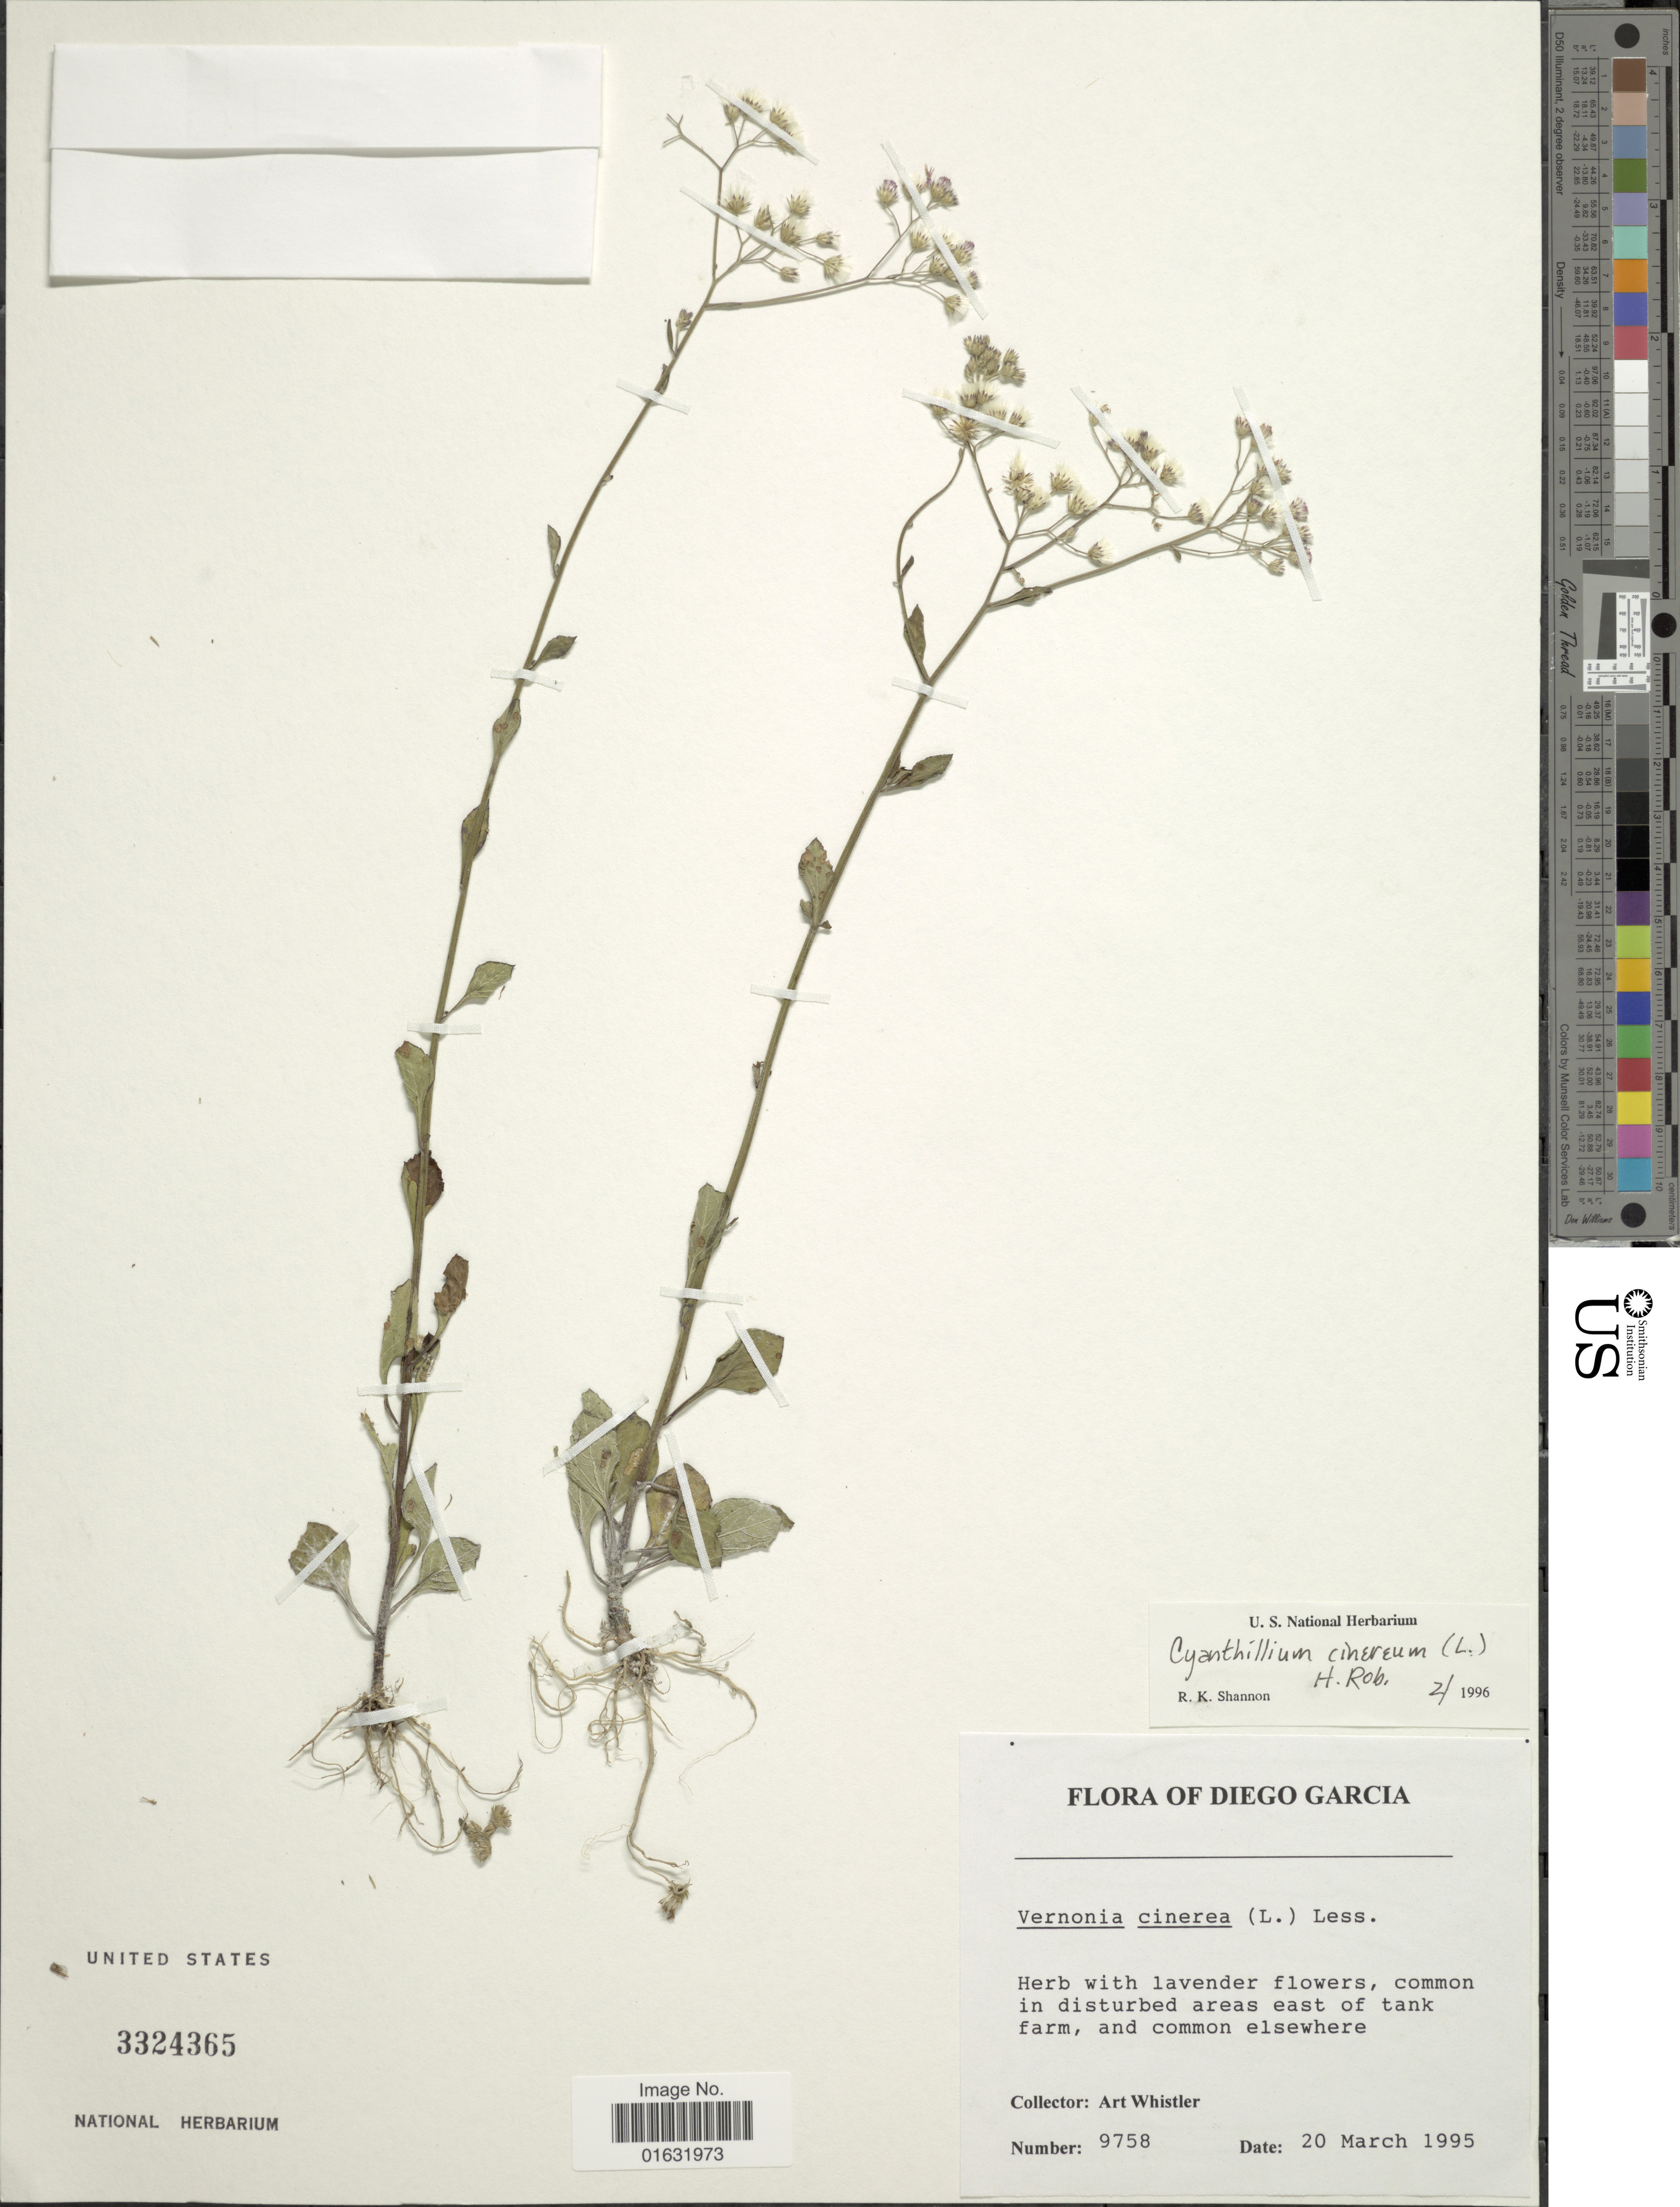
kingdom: Plantae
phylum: Tracheophyta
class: Magnoliopsida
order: Asterales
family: Asteraceae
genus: Cyanthillium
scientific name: Cyanthillium cinereum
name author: (L.) H. Rob.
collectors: A. Whistler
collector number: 9758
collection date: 1995-03-20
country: British Indian Ocean Territory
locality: Diego Garcia.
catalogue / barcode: US 3324365